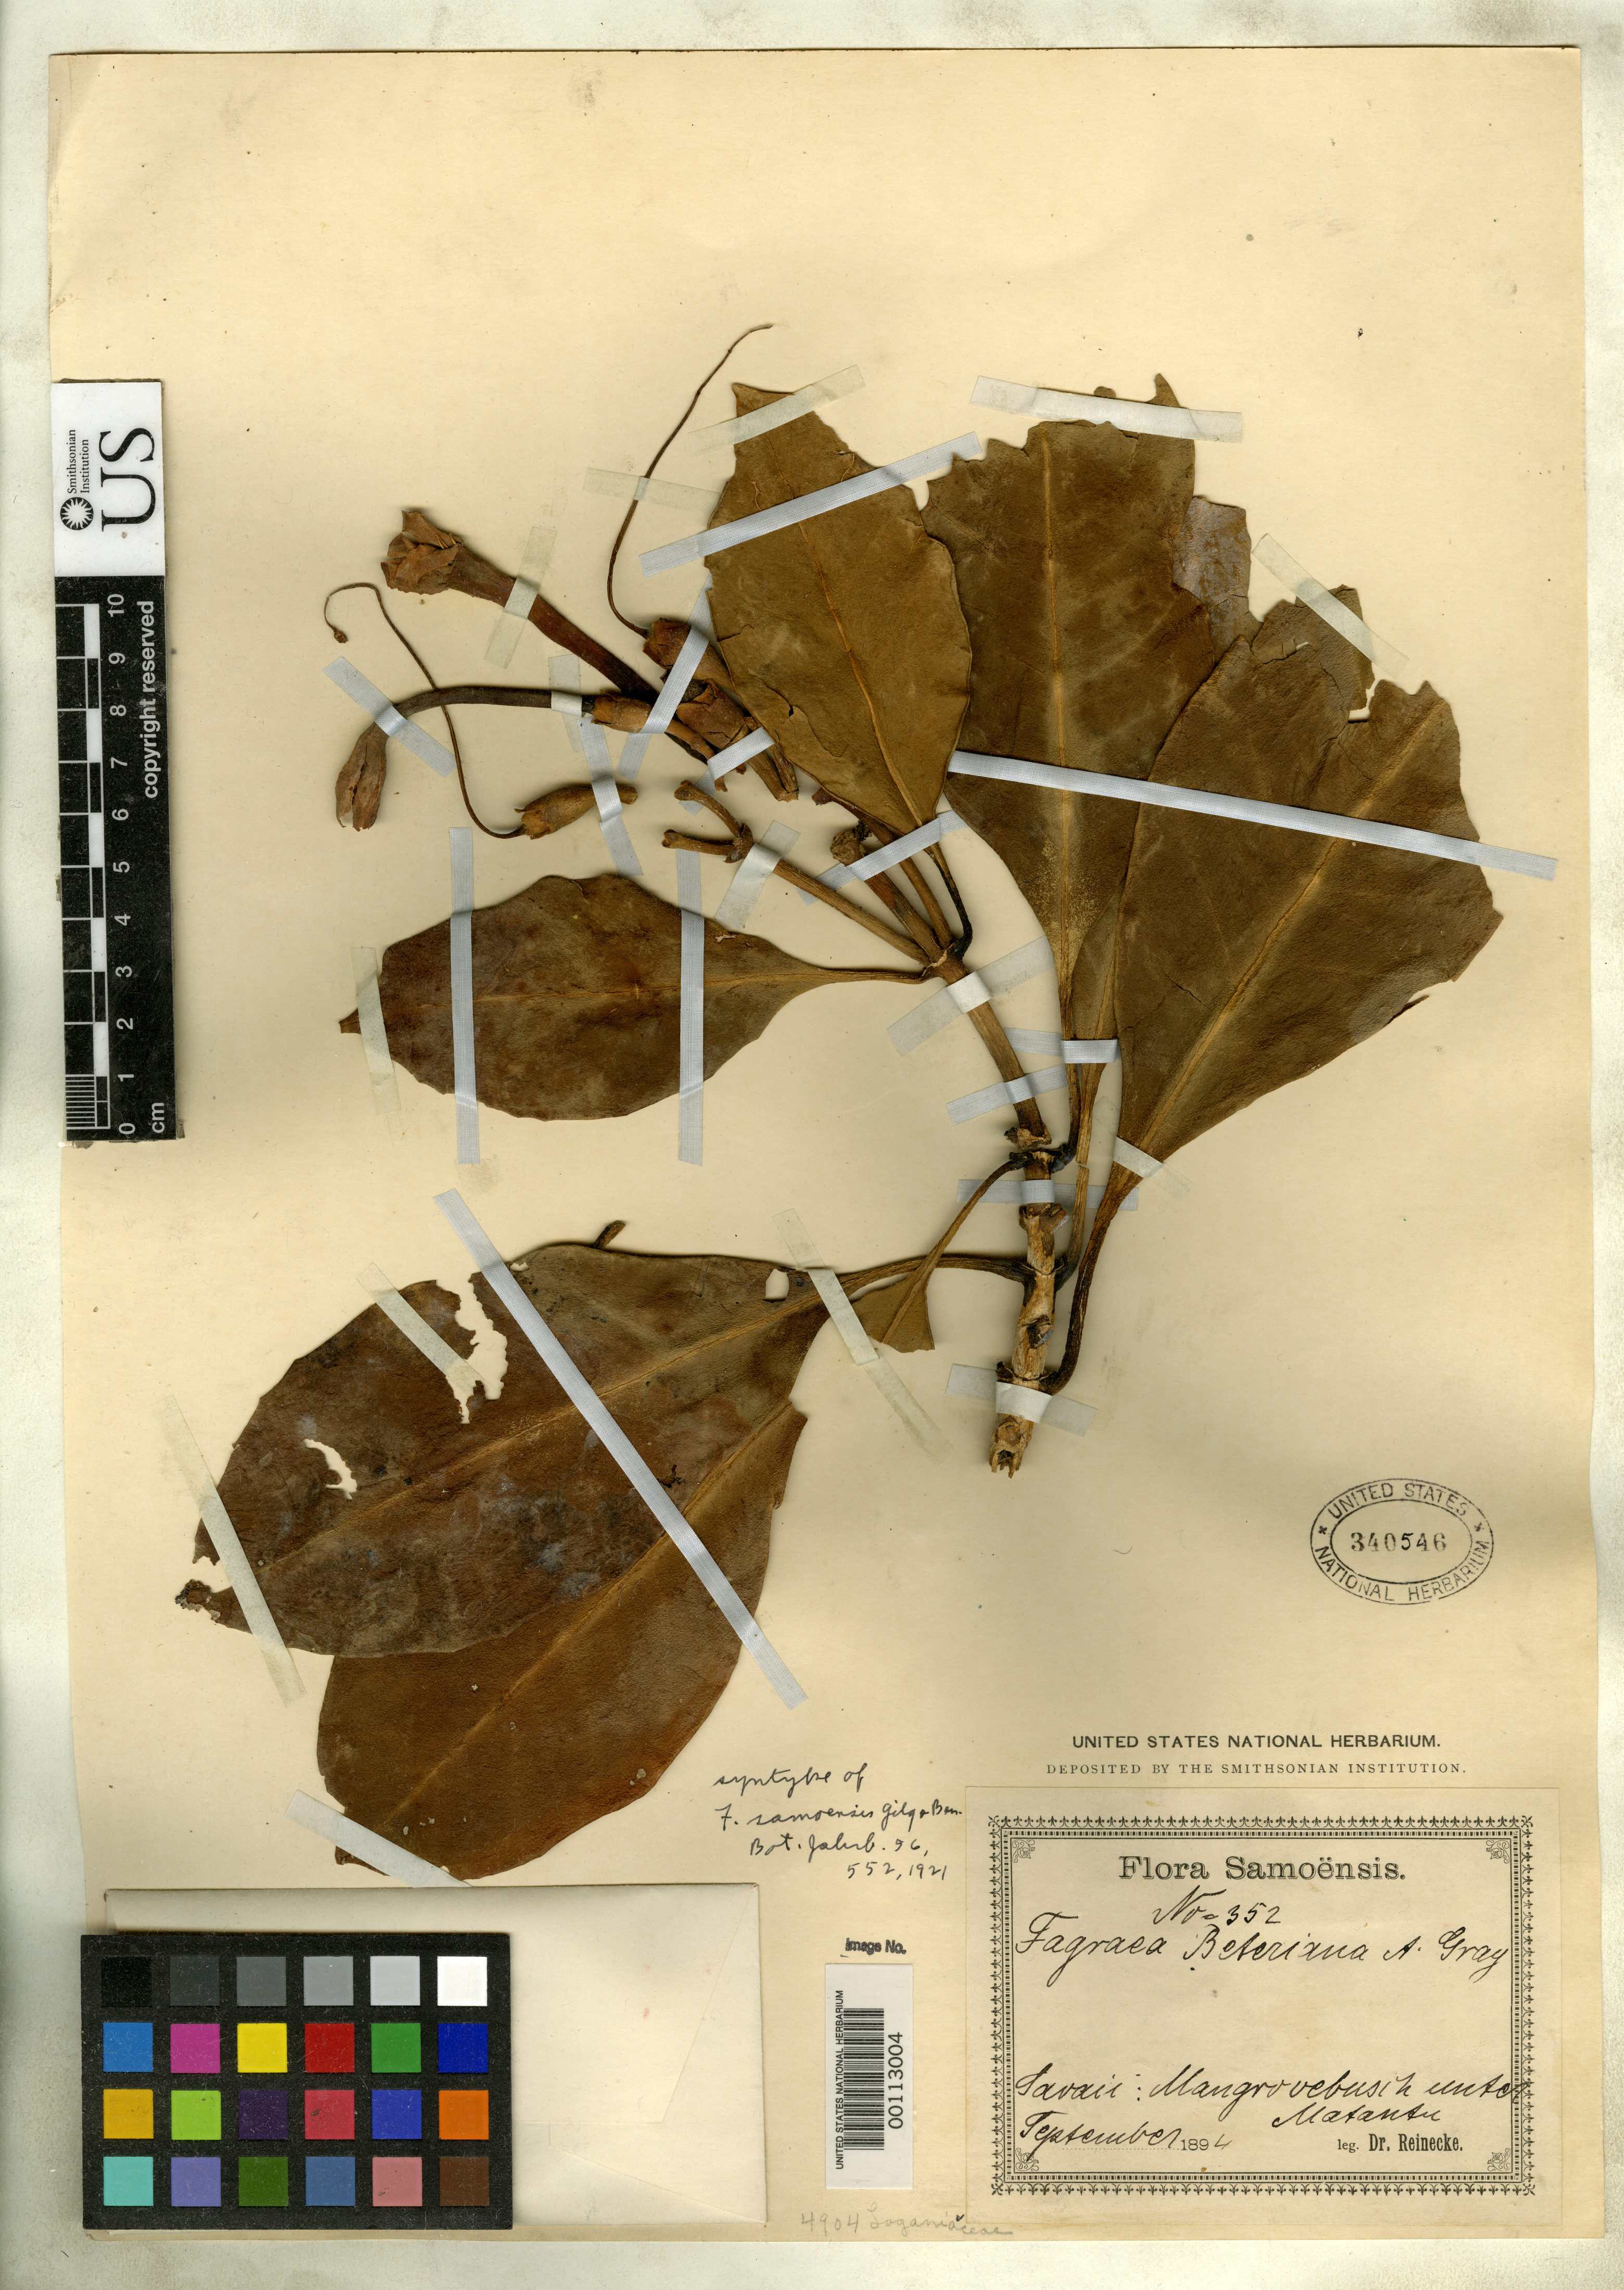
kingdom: Plantae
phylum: Tracheophyta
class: Magnoliopsida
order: Gentianales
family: Gentianaceae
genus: Fagraea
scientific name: Fagraea samoensis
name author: Gilg & Benedict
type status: Isosyntype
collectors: F. Reinecke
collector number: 352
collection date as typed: Sep 1894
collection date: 1894-09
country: Samoa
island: Savai'i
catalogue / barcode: US 340546